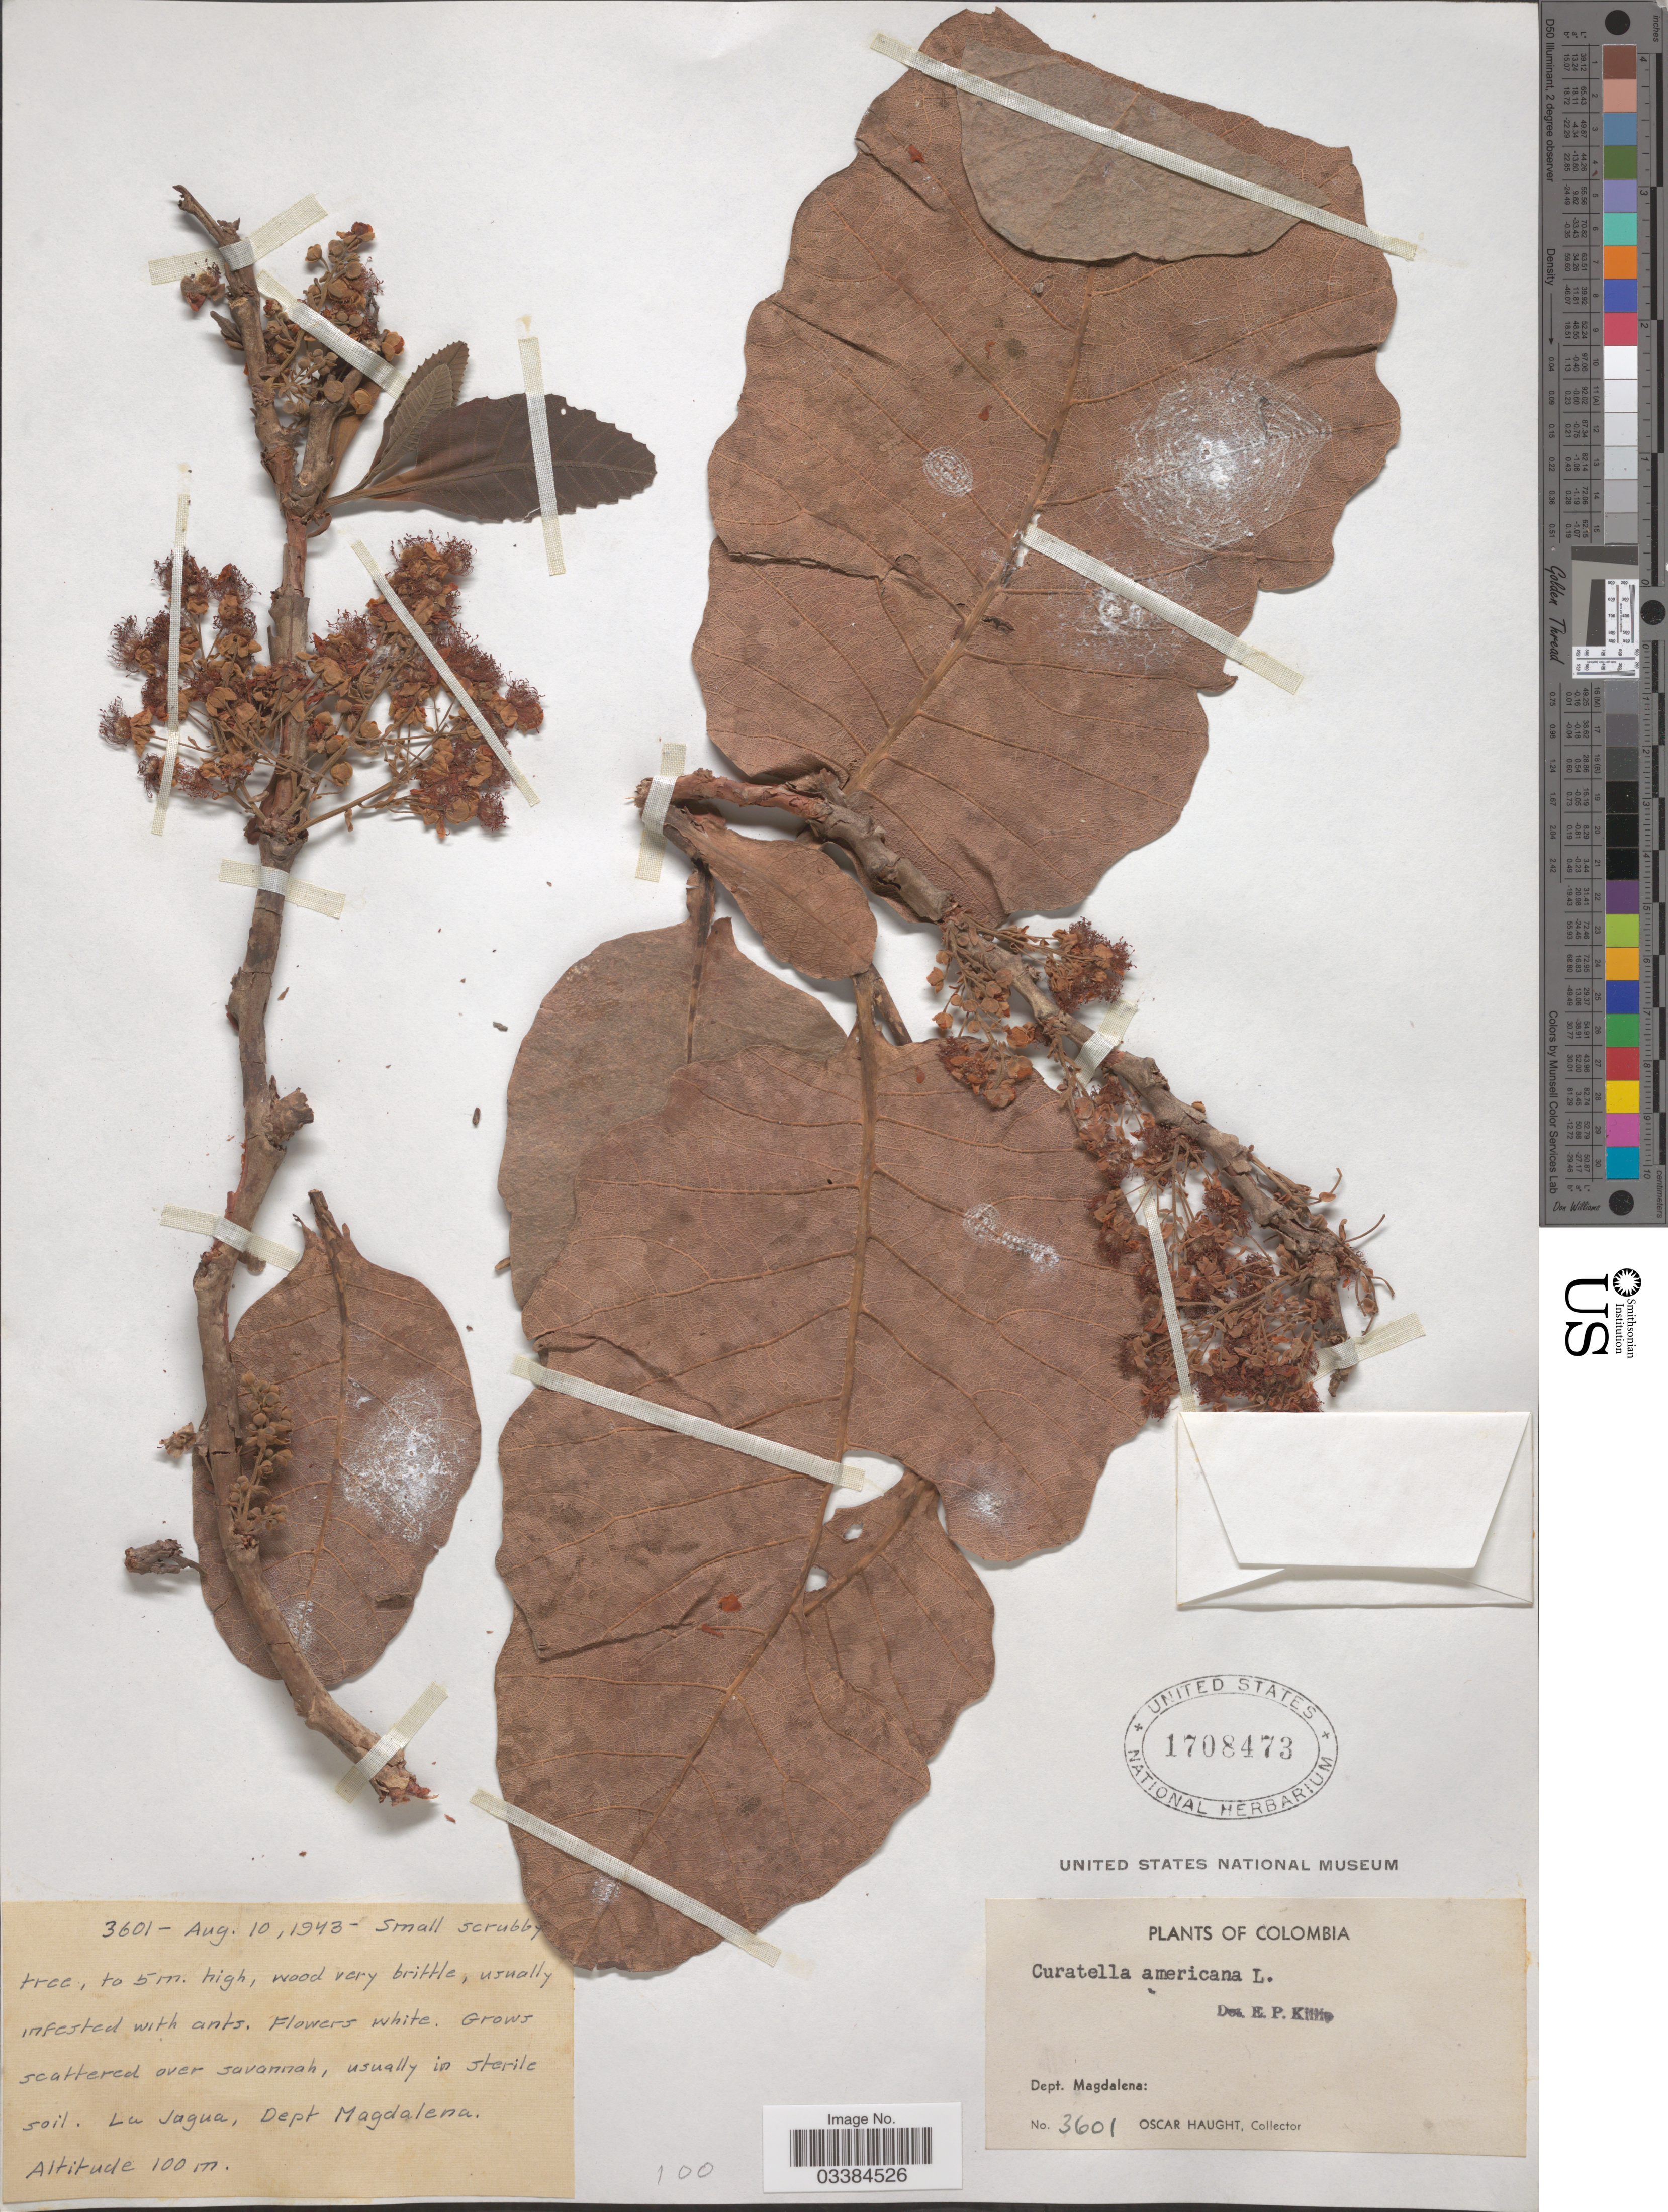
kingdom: Plantae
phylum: Tracheophyta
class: Magnoliopsida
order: Dilleniales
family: Dilleniaceae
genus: Curatella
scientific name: Curatella americana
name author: L.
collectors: O. Haught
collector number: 3601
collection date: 1943-08-10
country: Colombia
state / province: Magdalena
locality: La Jagua, Dept. Magdalena.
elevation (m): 100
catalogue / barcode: US 1708473